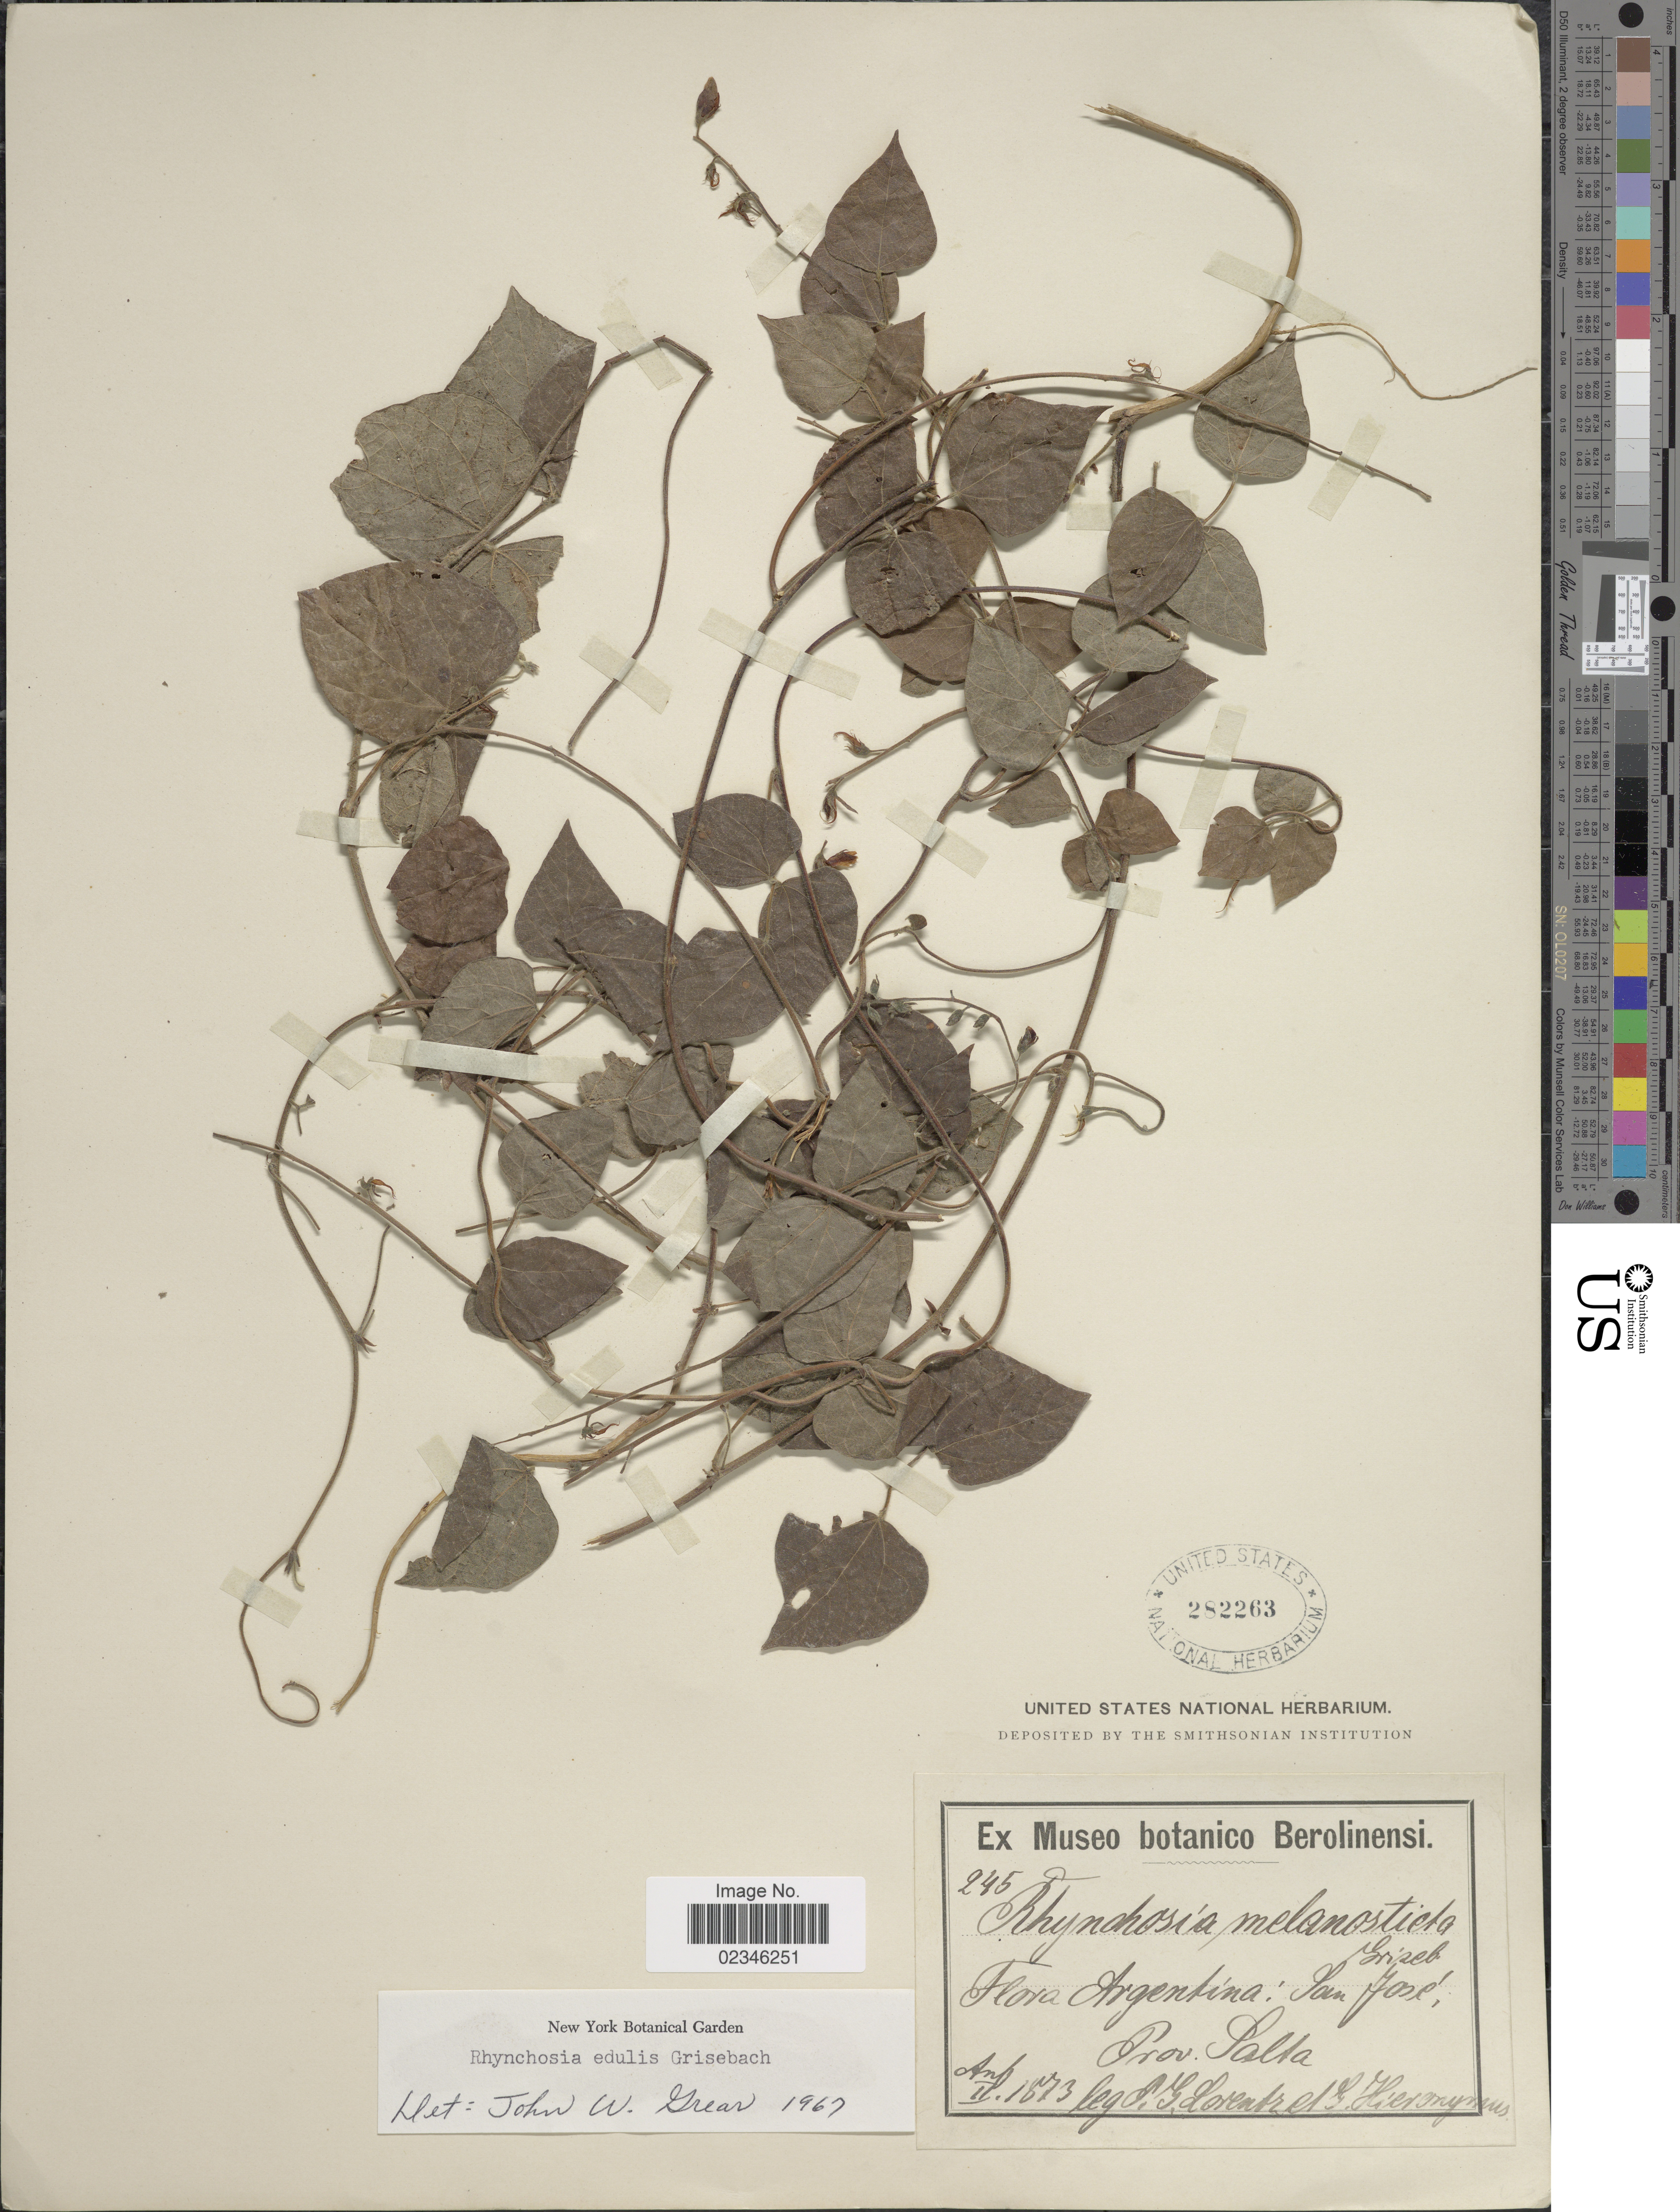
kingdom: Plantae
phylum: Tracheophyta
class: Magnoliopsida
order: Fabales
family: Fabaceae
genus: Rhynchosia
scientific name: Rhynchosia edulis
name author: Griseb.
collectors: P. G. Lorentz & G. H. Hieronymus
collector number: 245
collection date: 1873-02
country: Argentina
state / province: Salta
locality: San Jose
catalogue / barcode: US 282263